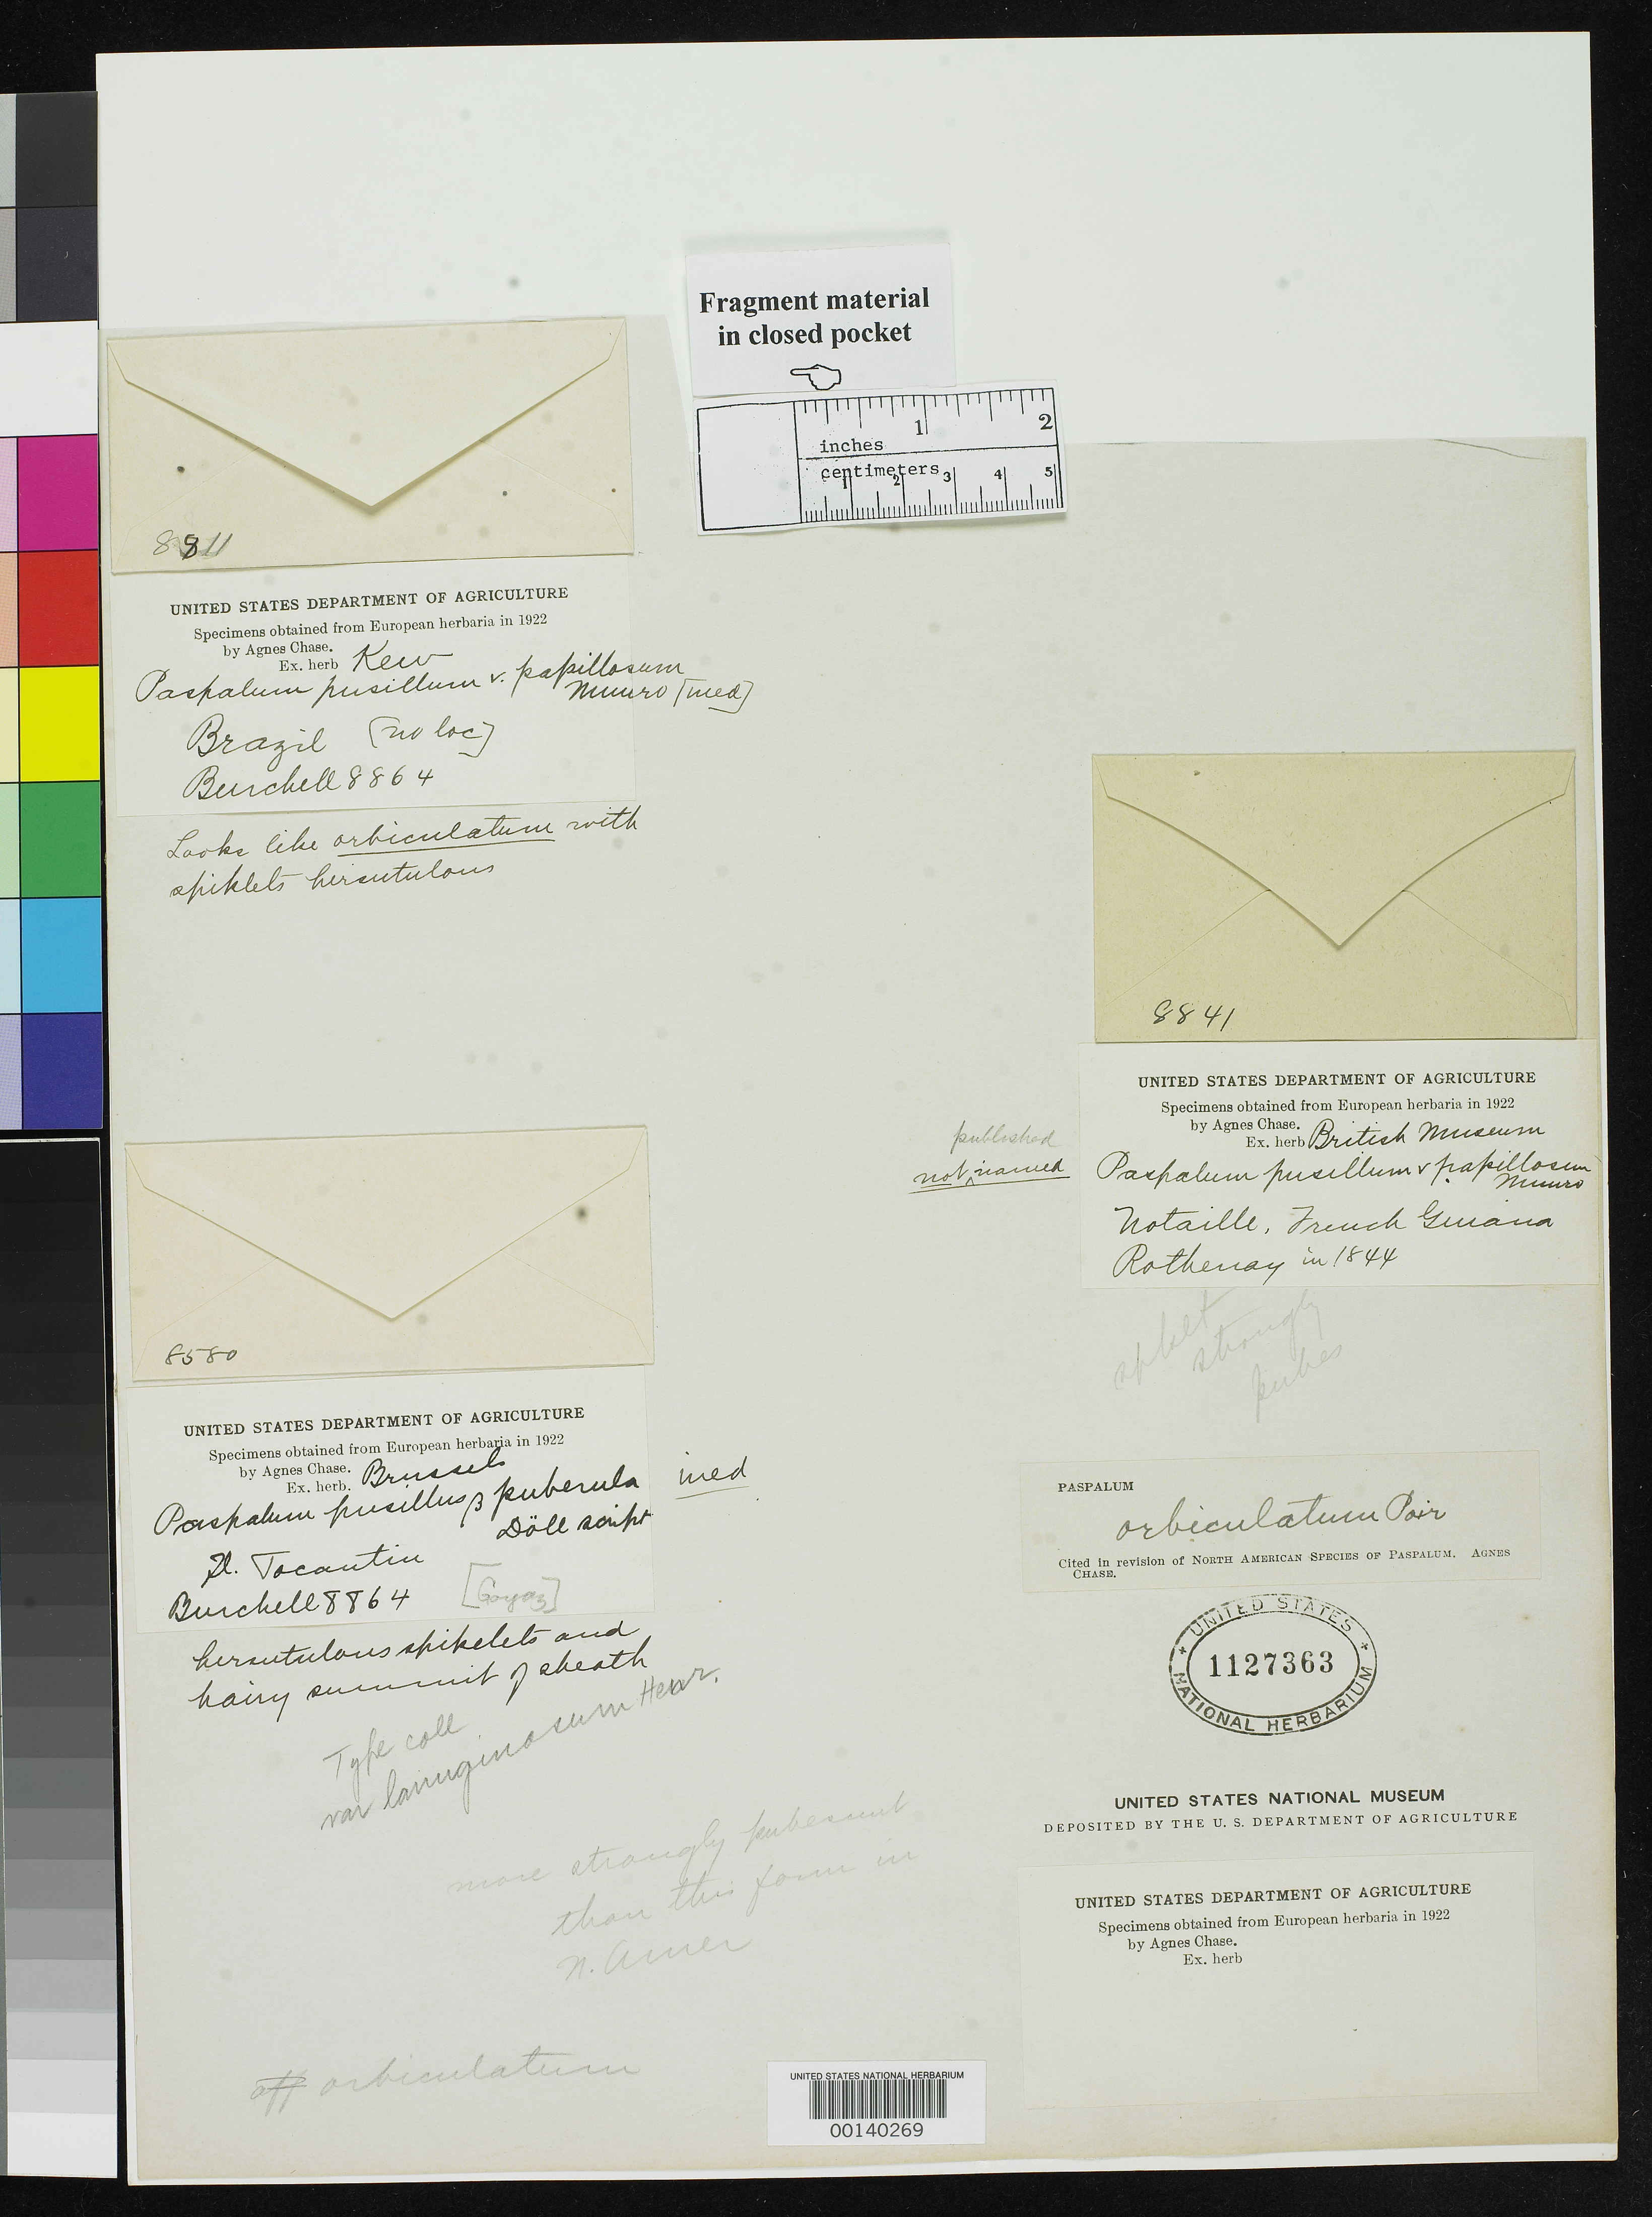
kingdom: Plantae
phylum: Tracheophyta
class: Liliopsida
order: Poales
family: Poaceae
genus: Paspalum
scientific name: Paspalum orbiculatum var. lanuginosum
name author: Henr.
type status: Type Fragment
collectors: W. J. Burchell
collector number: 8864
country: Brazil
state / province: Minas Gerais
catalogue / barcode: US 1127363